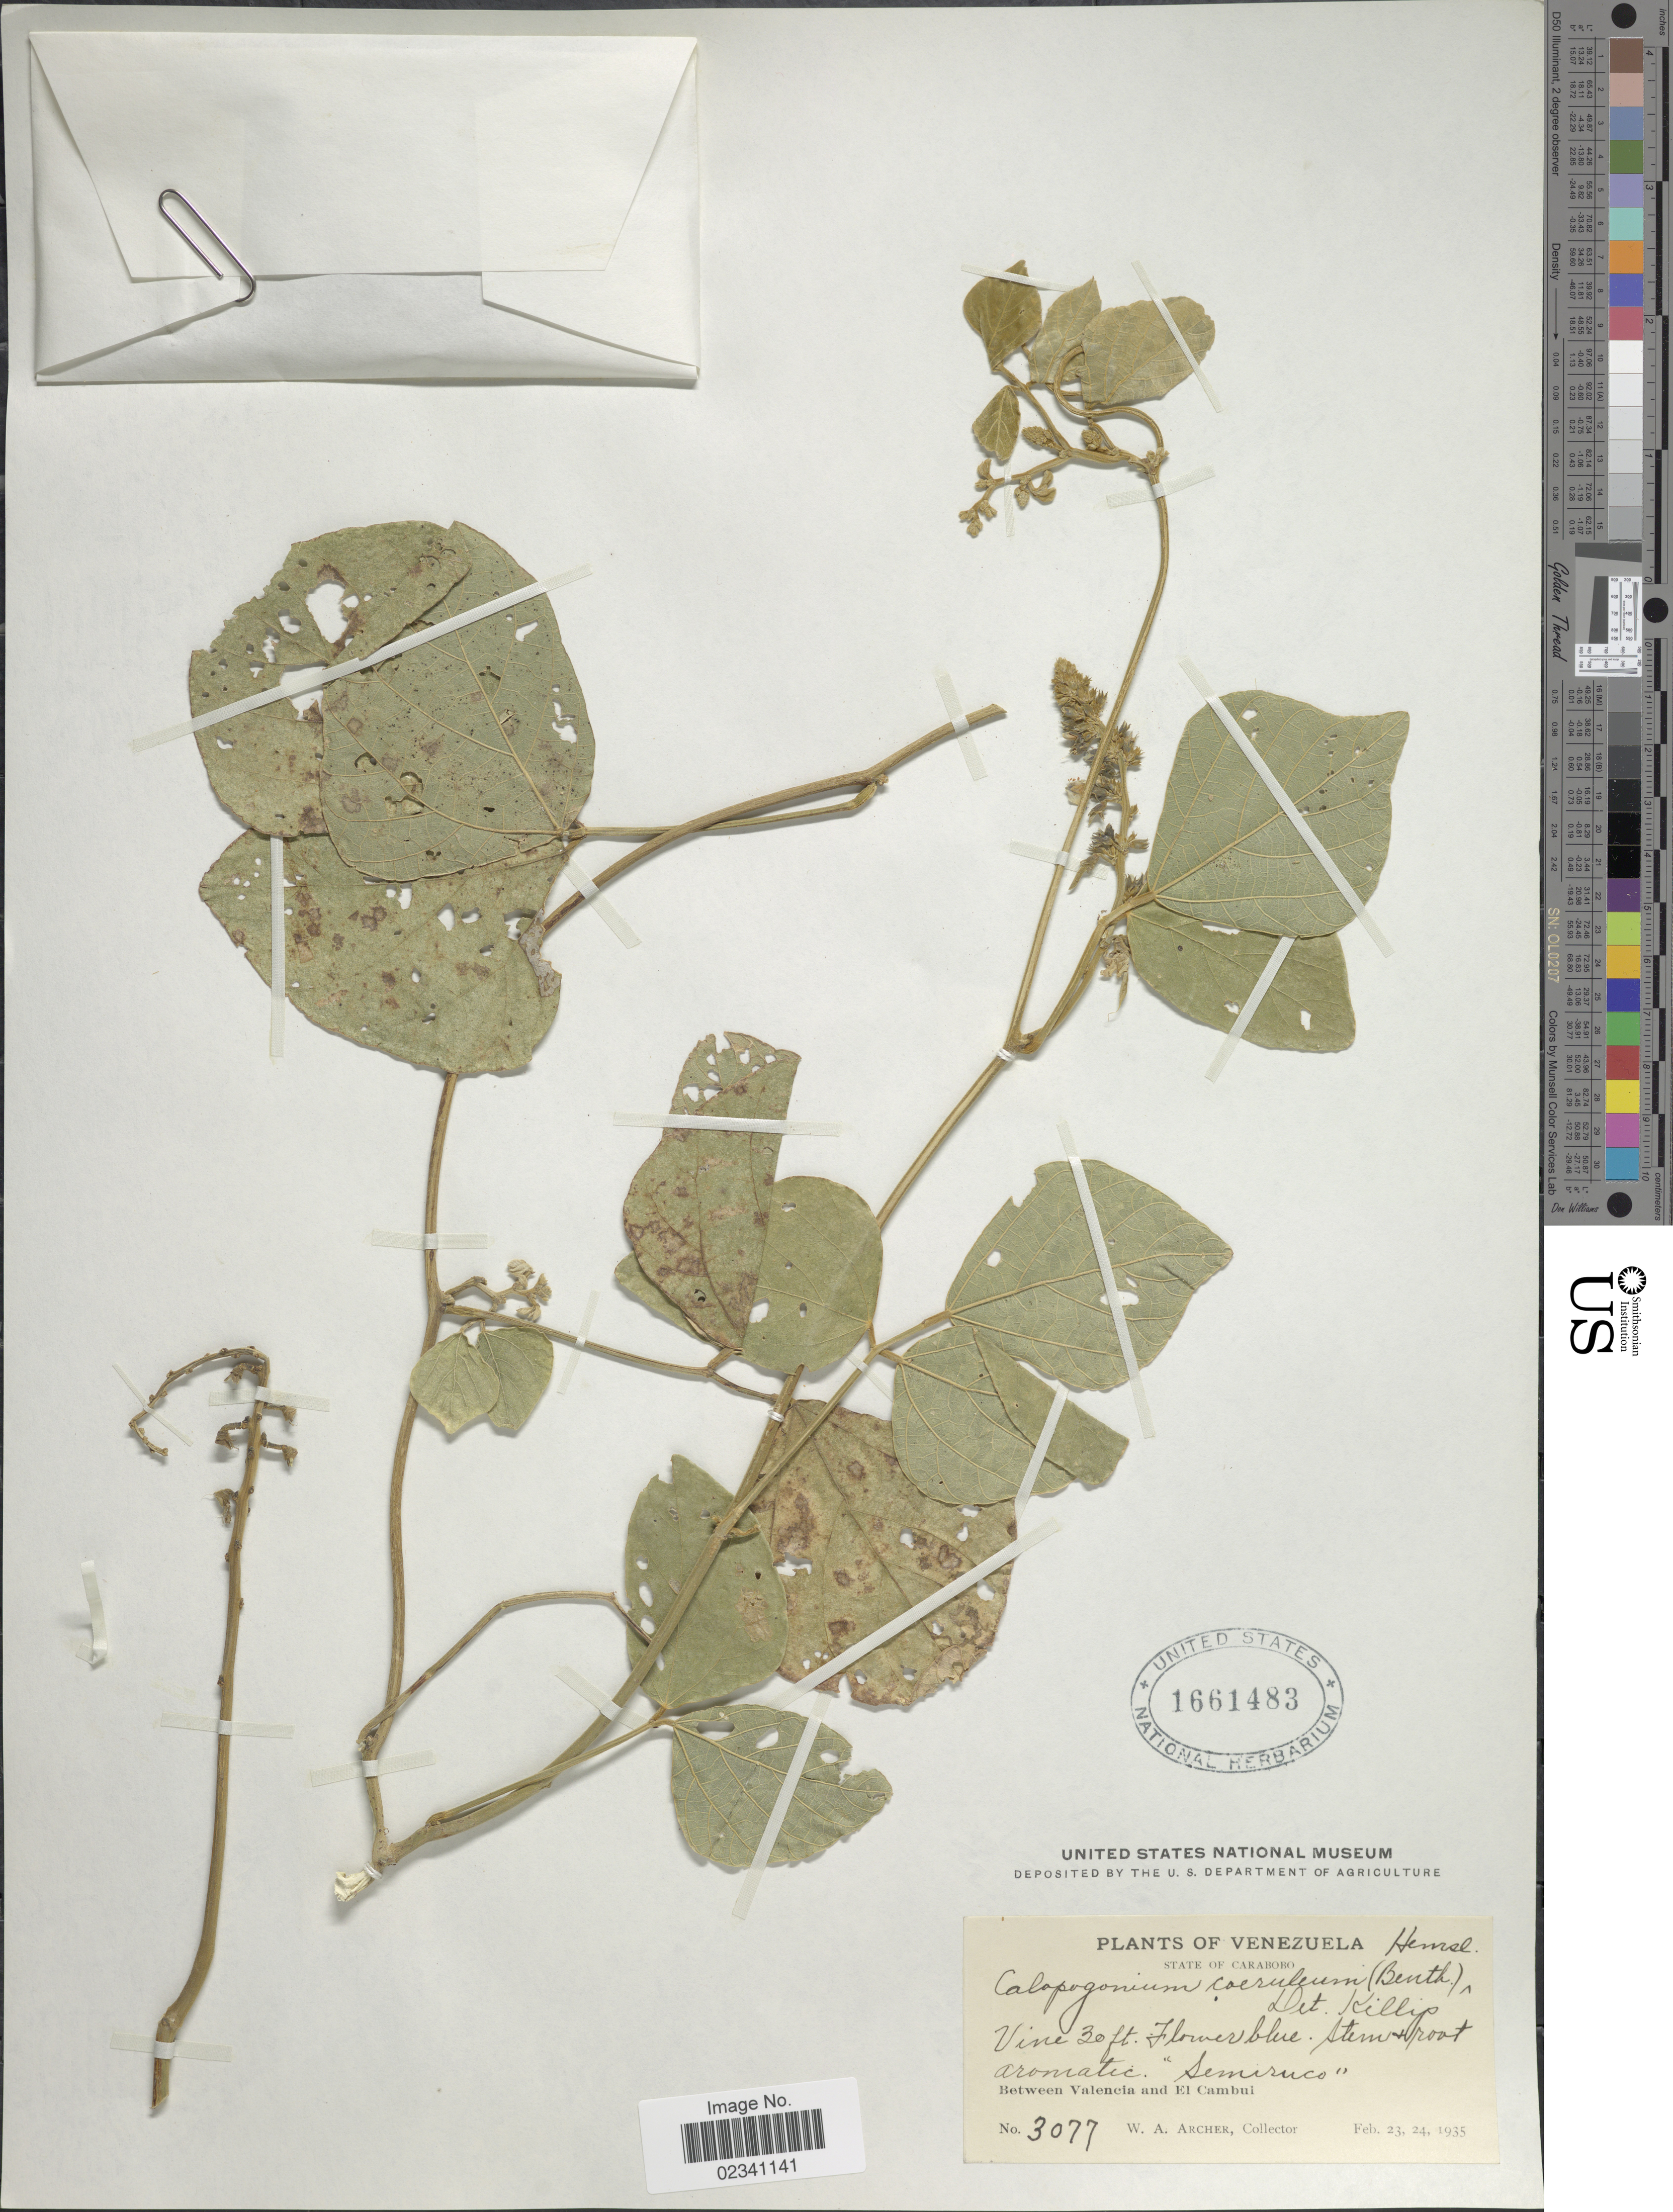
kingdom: Plantae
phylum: Tracheophyta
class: Magnoliopsida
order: Fabales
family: Fabaceae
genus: Calopogonium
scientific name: Calopogonium caeruleum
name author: (Benth.) C. Wright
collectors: W. A. Archer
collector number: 3077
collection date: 1935-02-23/1935-02-24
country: Venezuela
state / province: Carabobo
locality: Between Valencia and El Cambui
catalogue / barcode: US 1661483